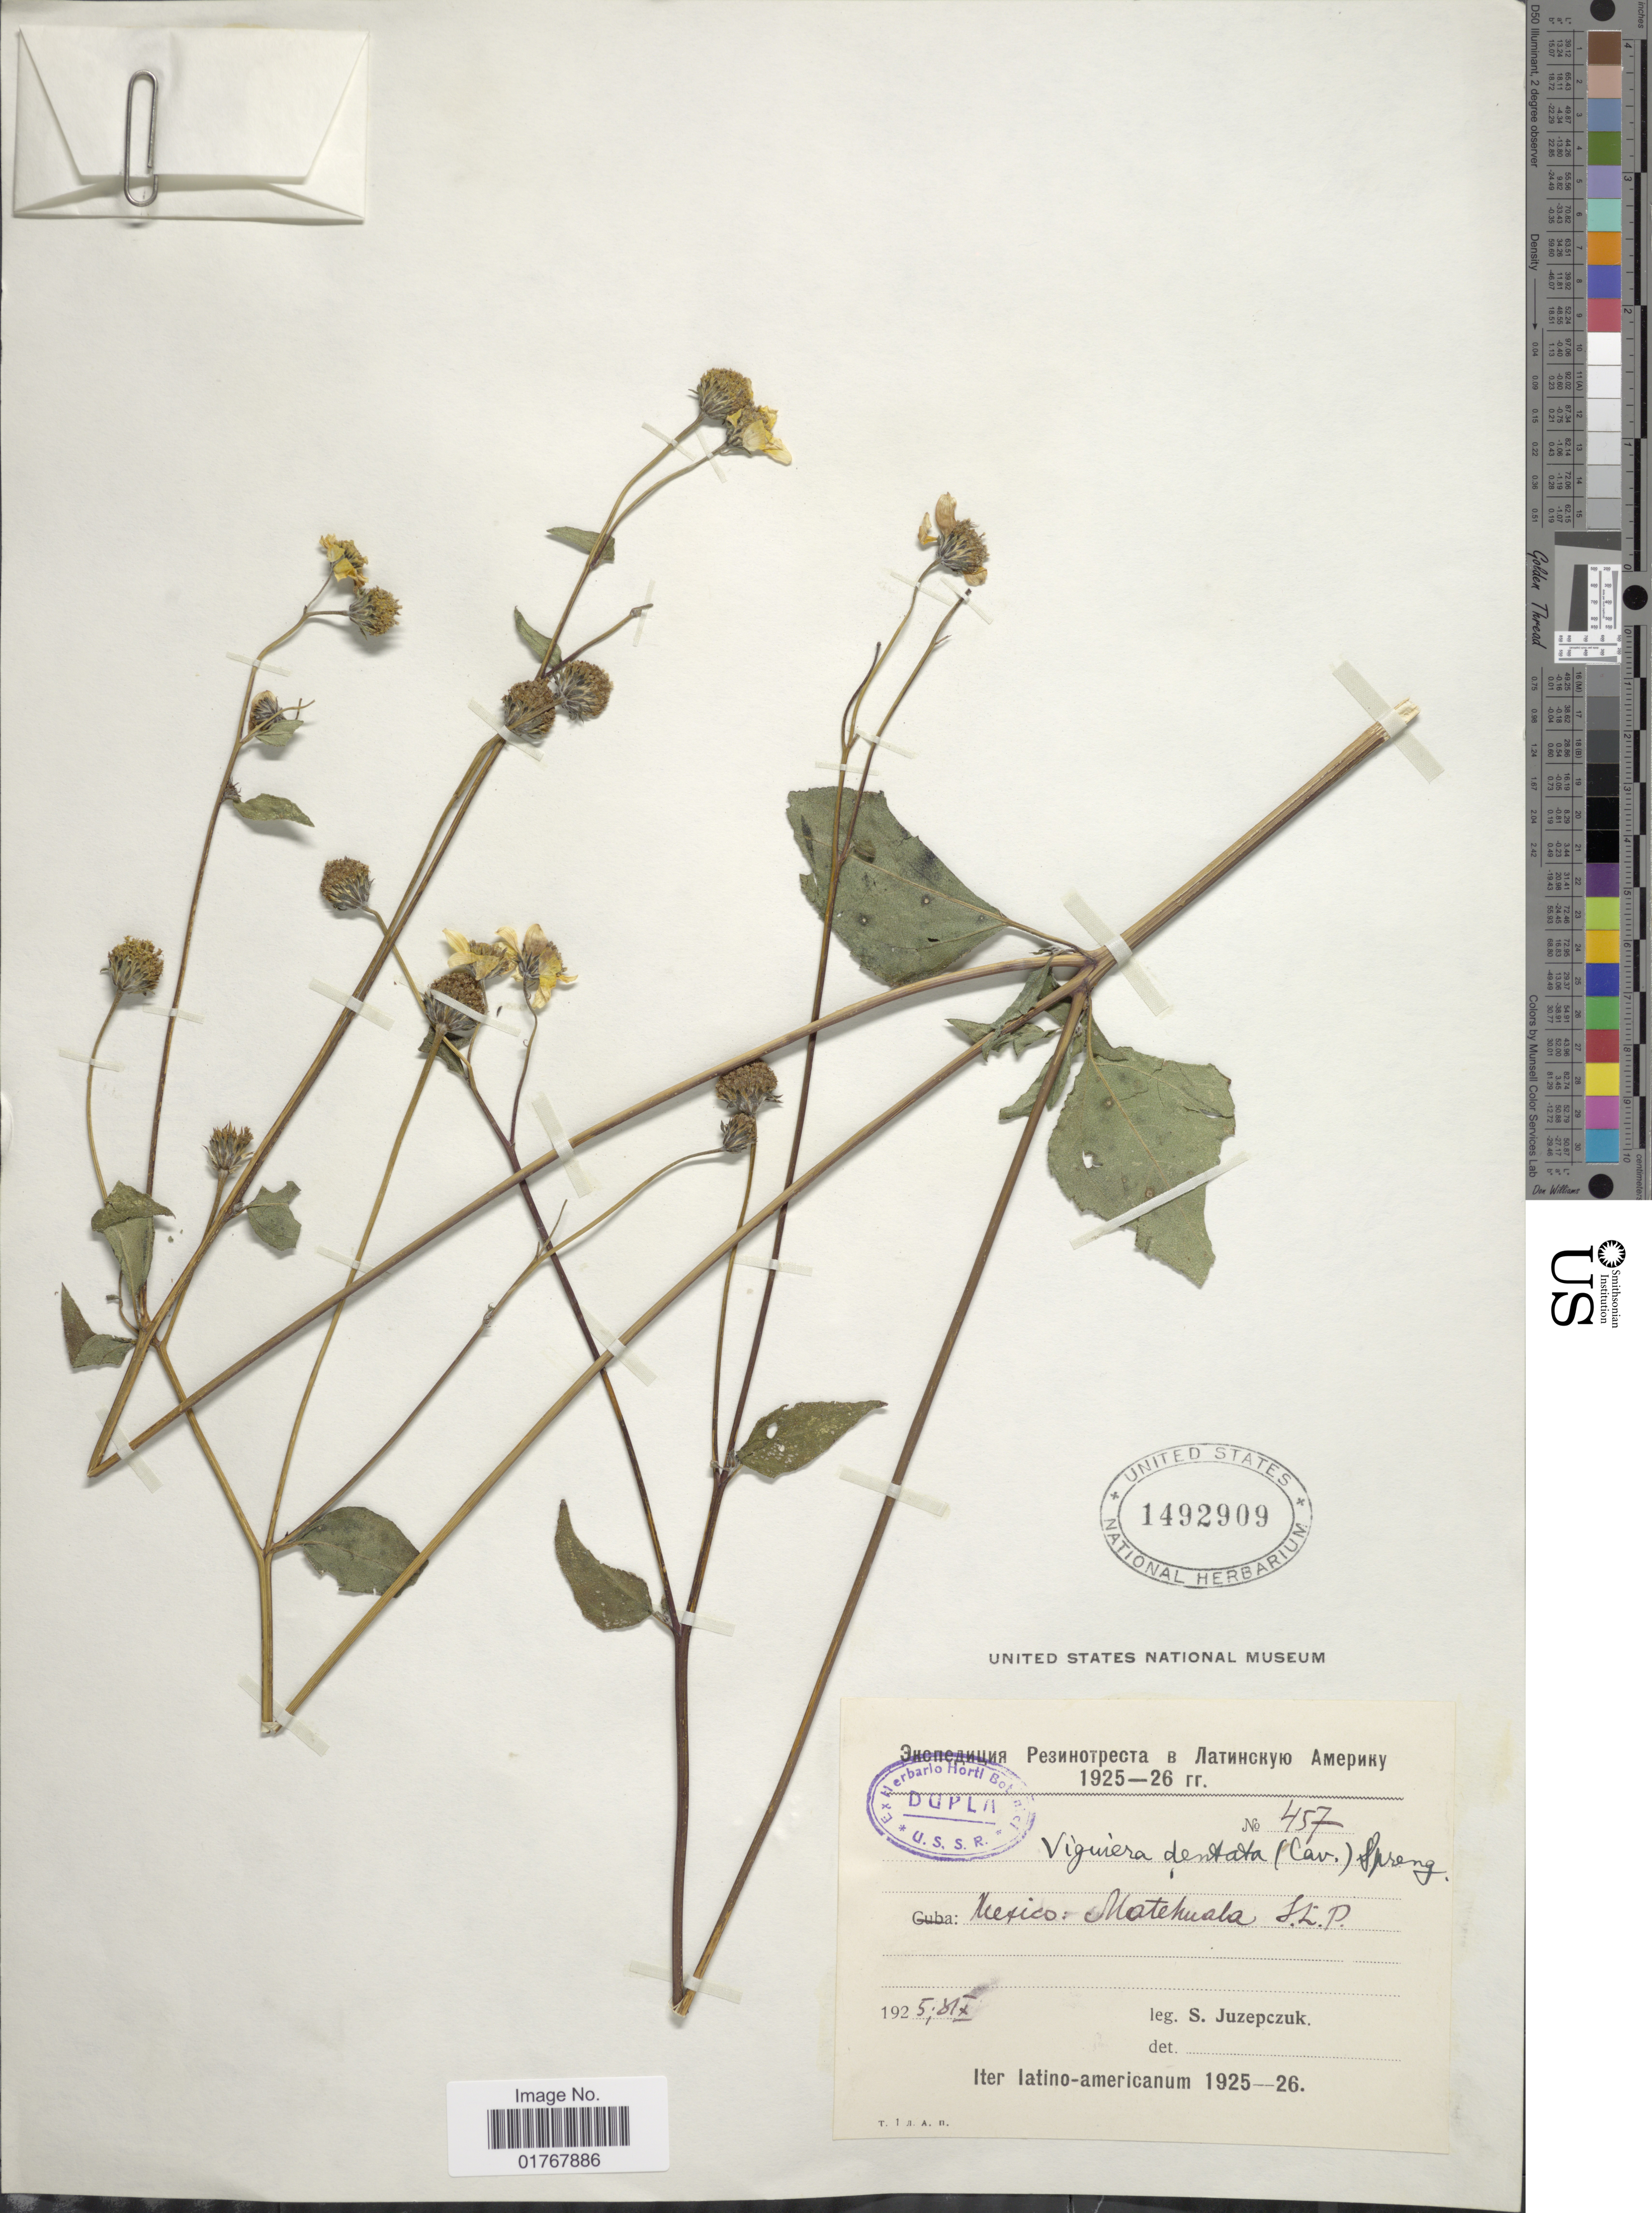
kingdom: Plantae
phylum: Tracheophyta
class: Magnoliopsida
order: Asterales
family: Asteraceae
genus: Viguiera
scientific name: Viguiera dentata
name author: (Cav.) Spreng.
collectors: S. V. Juzepczuk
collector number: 457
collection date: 1925-10-31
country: Mexico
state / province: San Luis Potosí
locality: Matehuala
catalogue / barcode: US 1492909